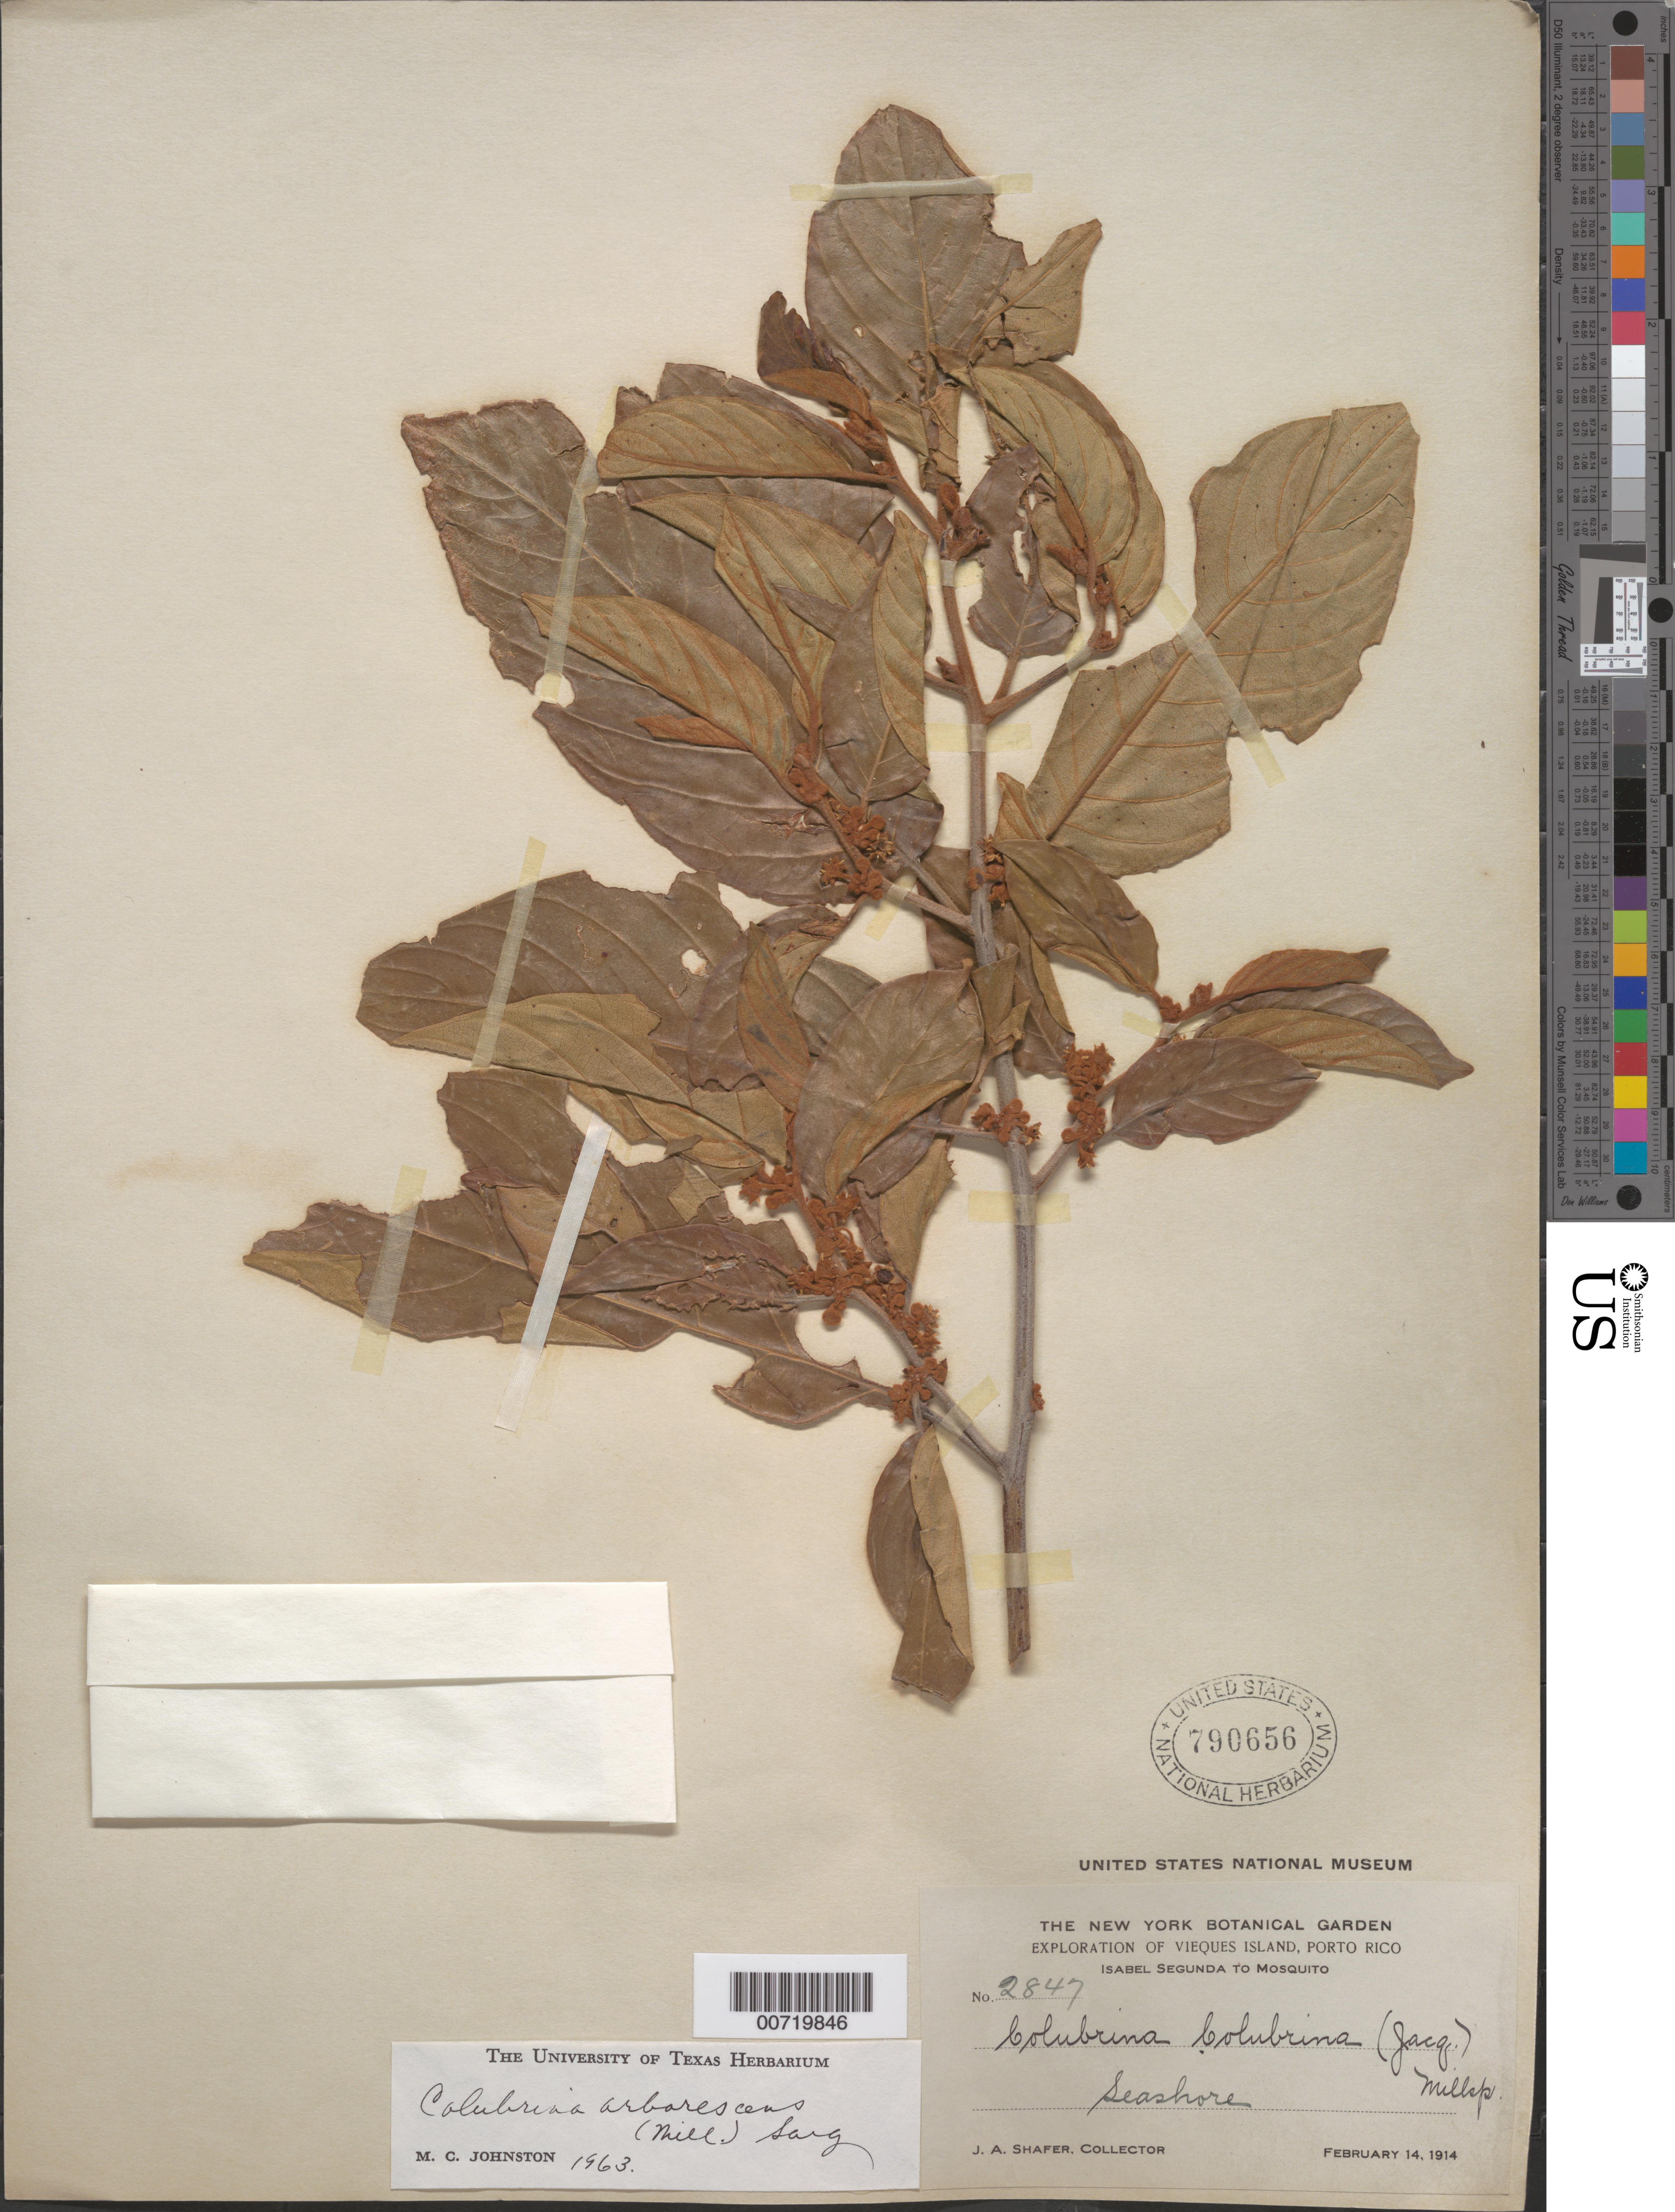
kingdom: Plantae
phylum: Tracheophyta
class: Magnoliopsida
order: Rosales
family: Rhamnaceae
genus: Colubrina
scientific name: Colubrina arborescens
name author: (Mill.) Sarg.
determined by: Johnston, Marshall C.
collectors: J. A. Shafer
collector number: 2847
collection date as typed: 14 Feb 1914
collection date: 1914-02-14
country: Puerto Rico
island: Vieques I.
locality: Isabel Segunda to Mosquito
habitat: Seashore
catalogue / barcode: US 790656